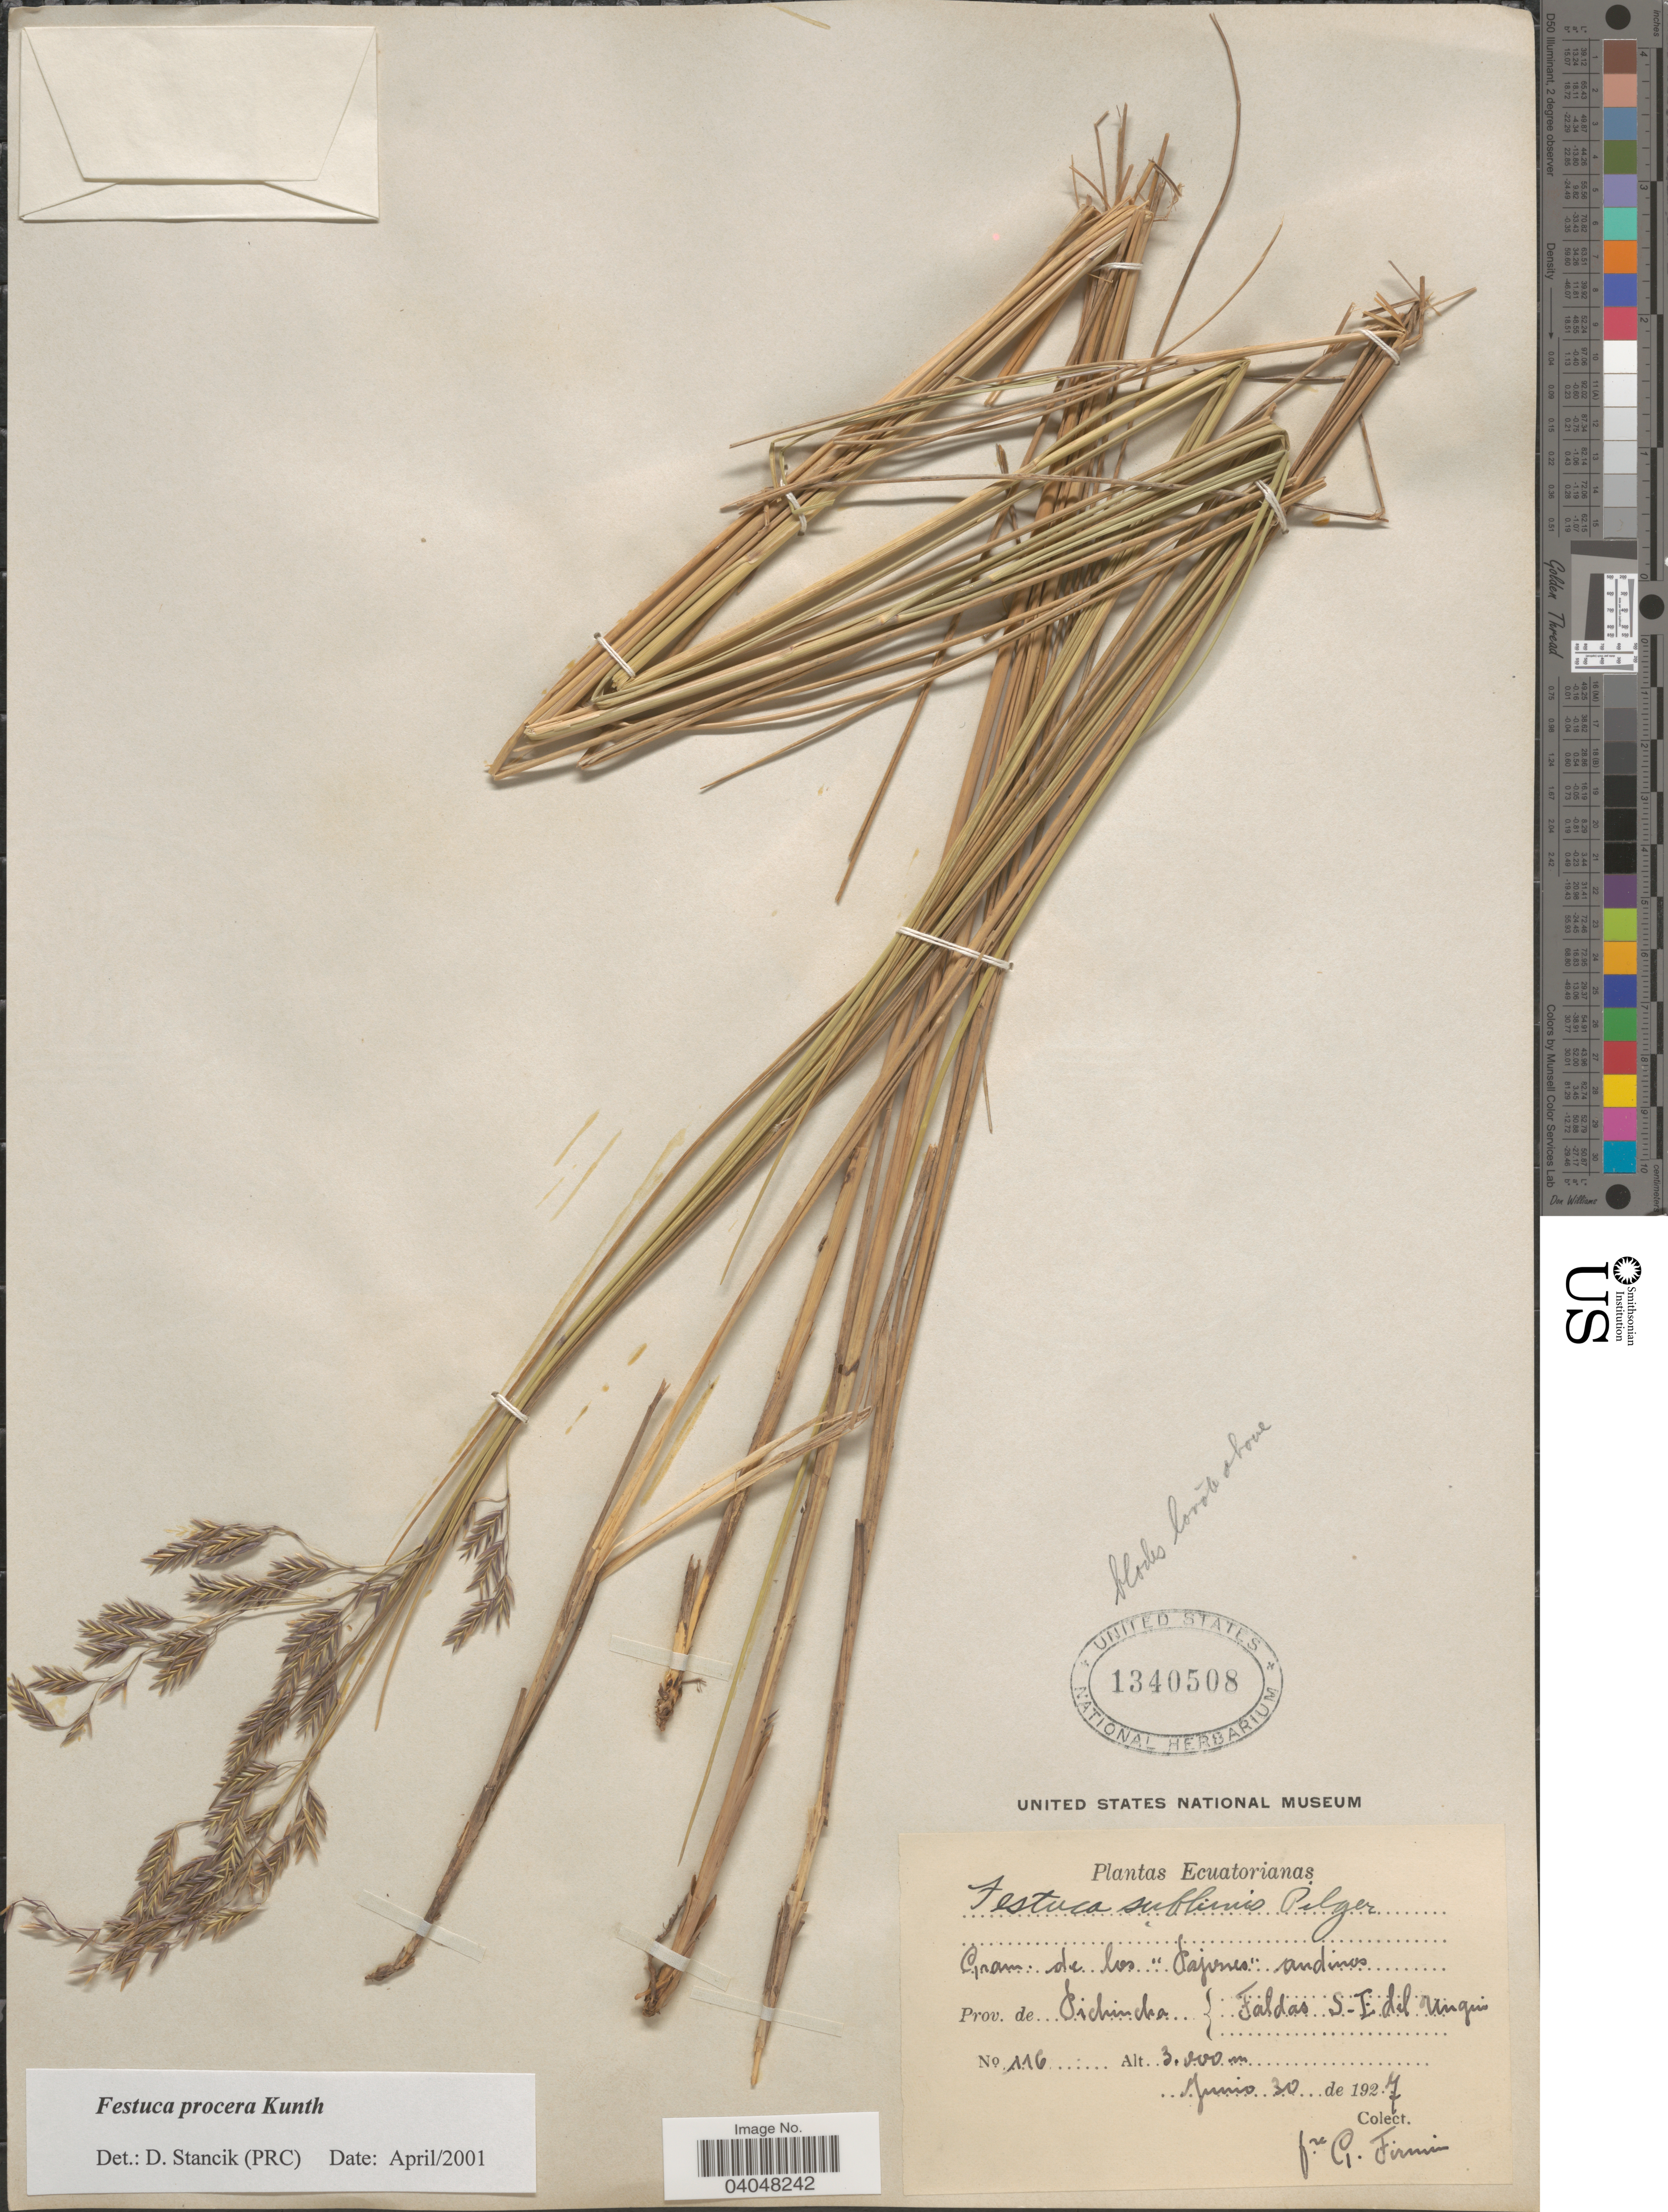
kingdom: Plantae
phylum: Tracheophyta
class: Liliopsida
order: Poales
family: Poaceae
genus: Festuca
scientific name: Festuca procera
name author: Kunth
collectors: F. Firmin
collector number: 116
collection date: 1927-06-30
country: Ecuador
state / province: Pichincha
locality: Gram. de los "Pajones", andinos. Faldas S. E. del Ungui.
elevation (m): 3000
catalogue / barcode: US 1340508